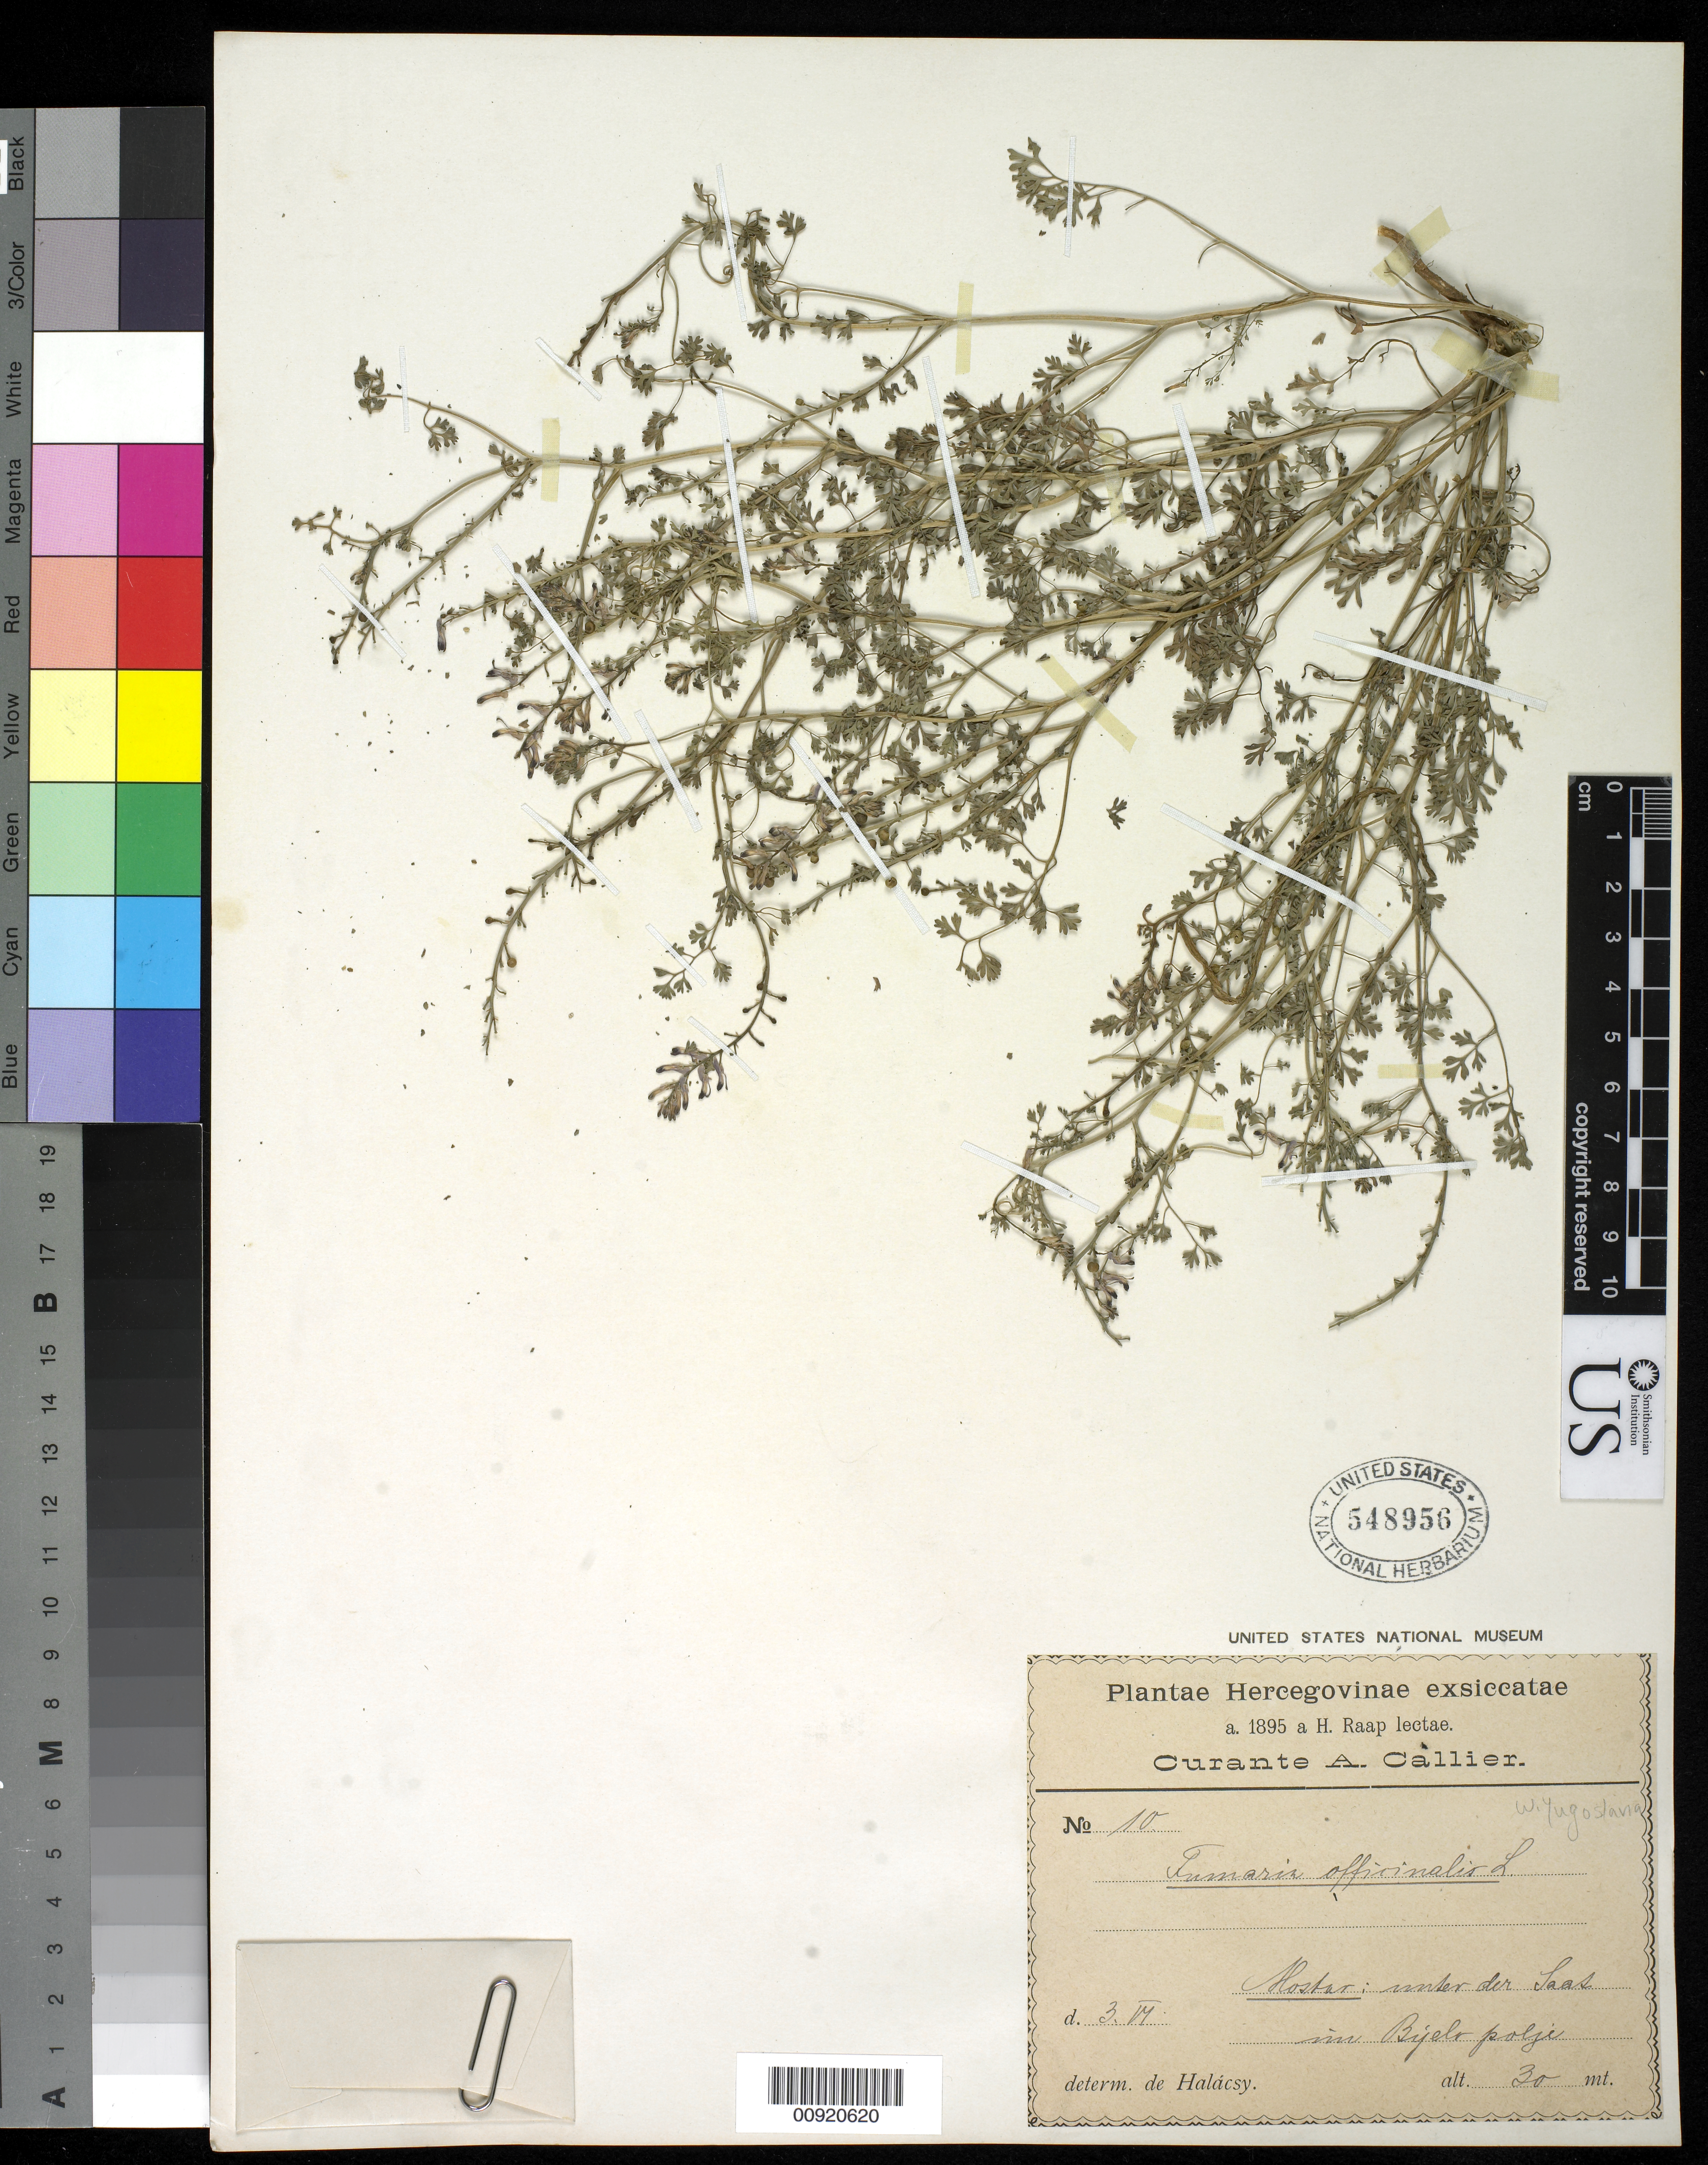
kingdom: Plantae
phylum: Tracheophyta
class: Magnoliopsida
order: Ranunculales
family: Papaveraceae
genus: Fumaria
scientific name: Fumaria officinalis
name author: L.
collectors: C. A. Callier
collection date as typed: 14 Mar 1895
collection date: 1895-03-14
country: Bosnia and Herzegovina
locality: Ros[kav]: [ ] der Laas im Bijelo poljie. Mostar.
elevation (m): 30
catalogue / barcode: US 548956